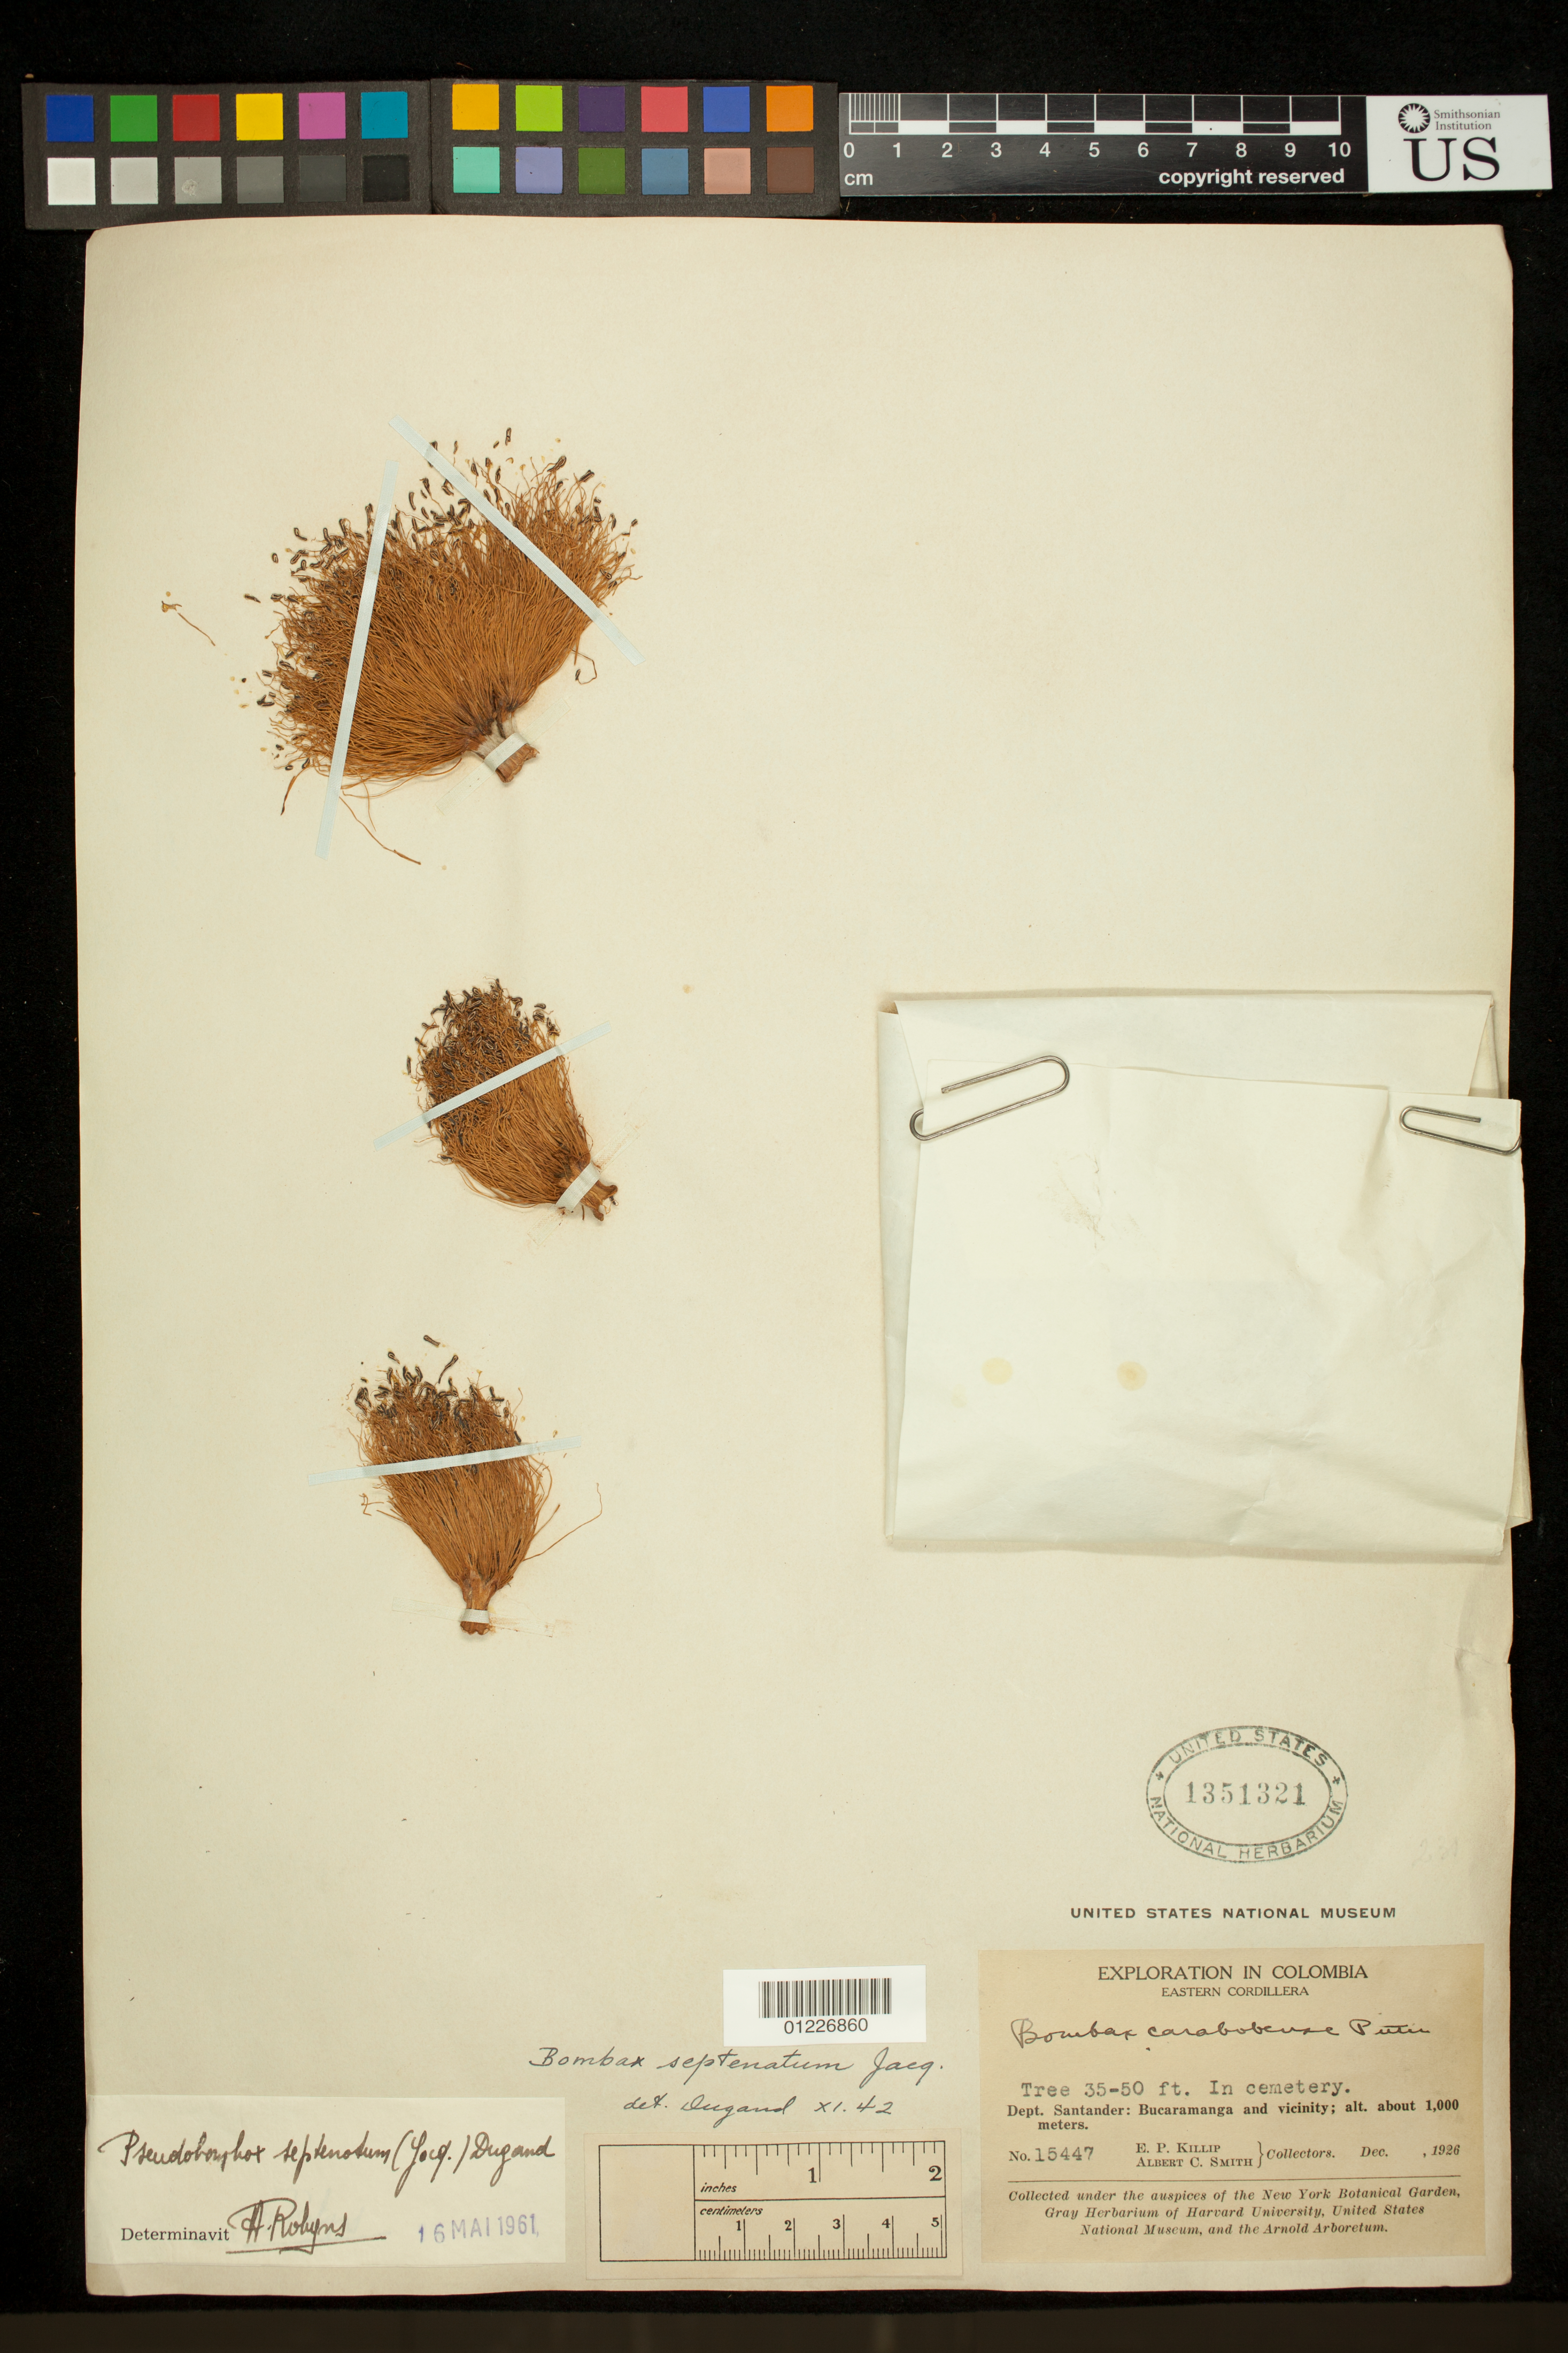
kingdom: Plantae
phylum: Tracheophyta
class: Magnoliopsida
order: Malvales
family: Malvaceae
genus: Pseudobombax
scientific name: Pseudobombax septenatum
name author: (Jacq.) Dugand G.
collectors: E. P. Killip & A. C. Smith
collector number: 15447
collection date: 1926-12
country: Colombia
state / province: Santander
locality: Bucaramanga, Eastern Cordillera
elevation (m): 1000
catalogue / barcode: US 1351321